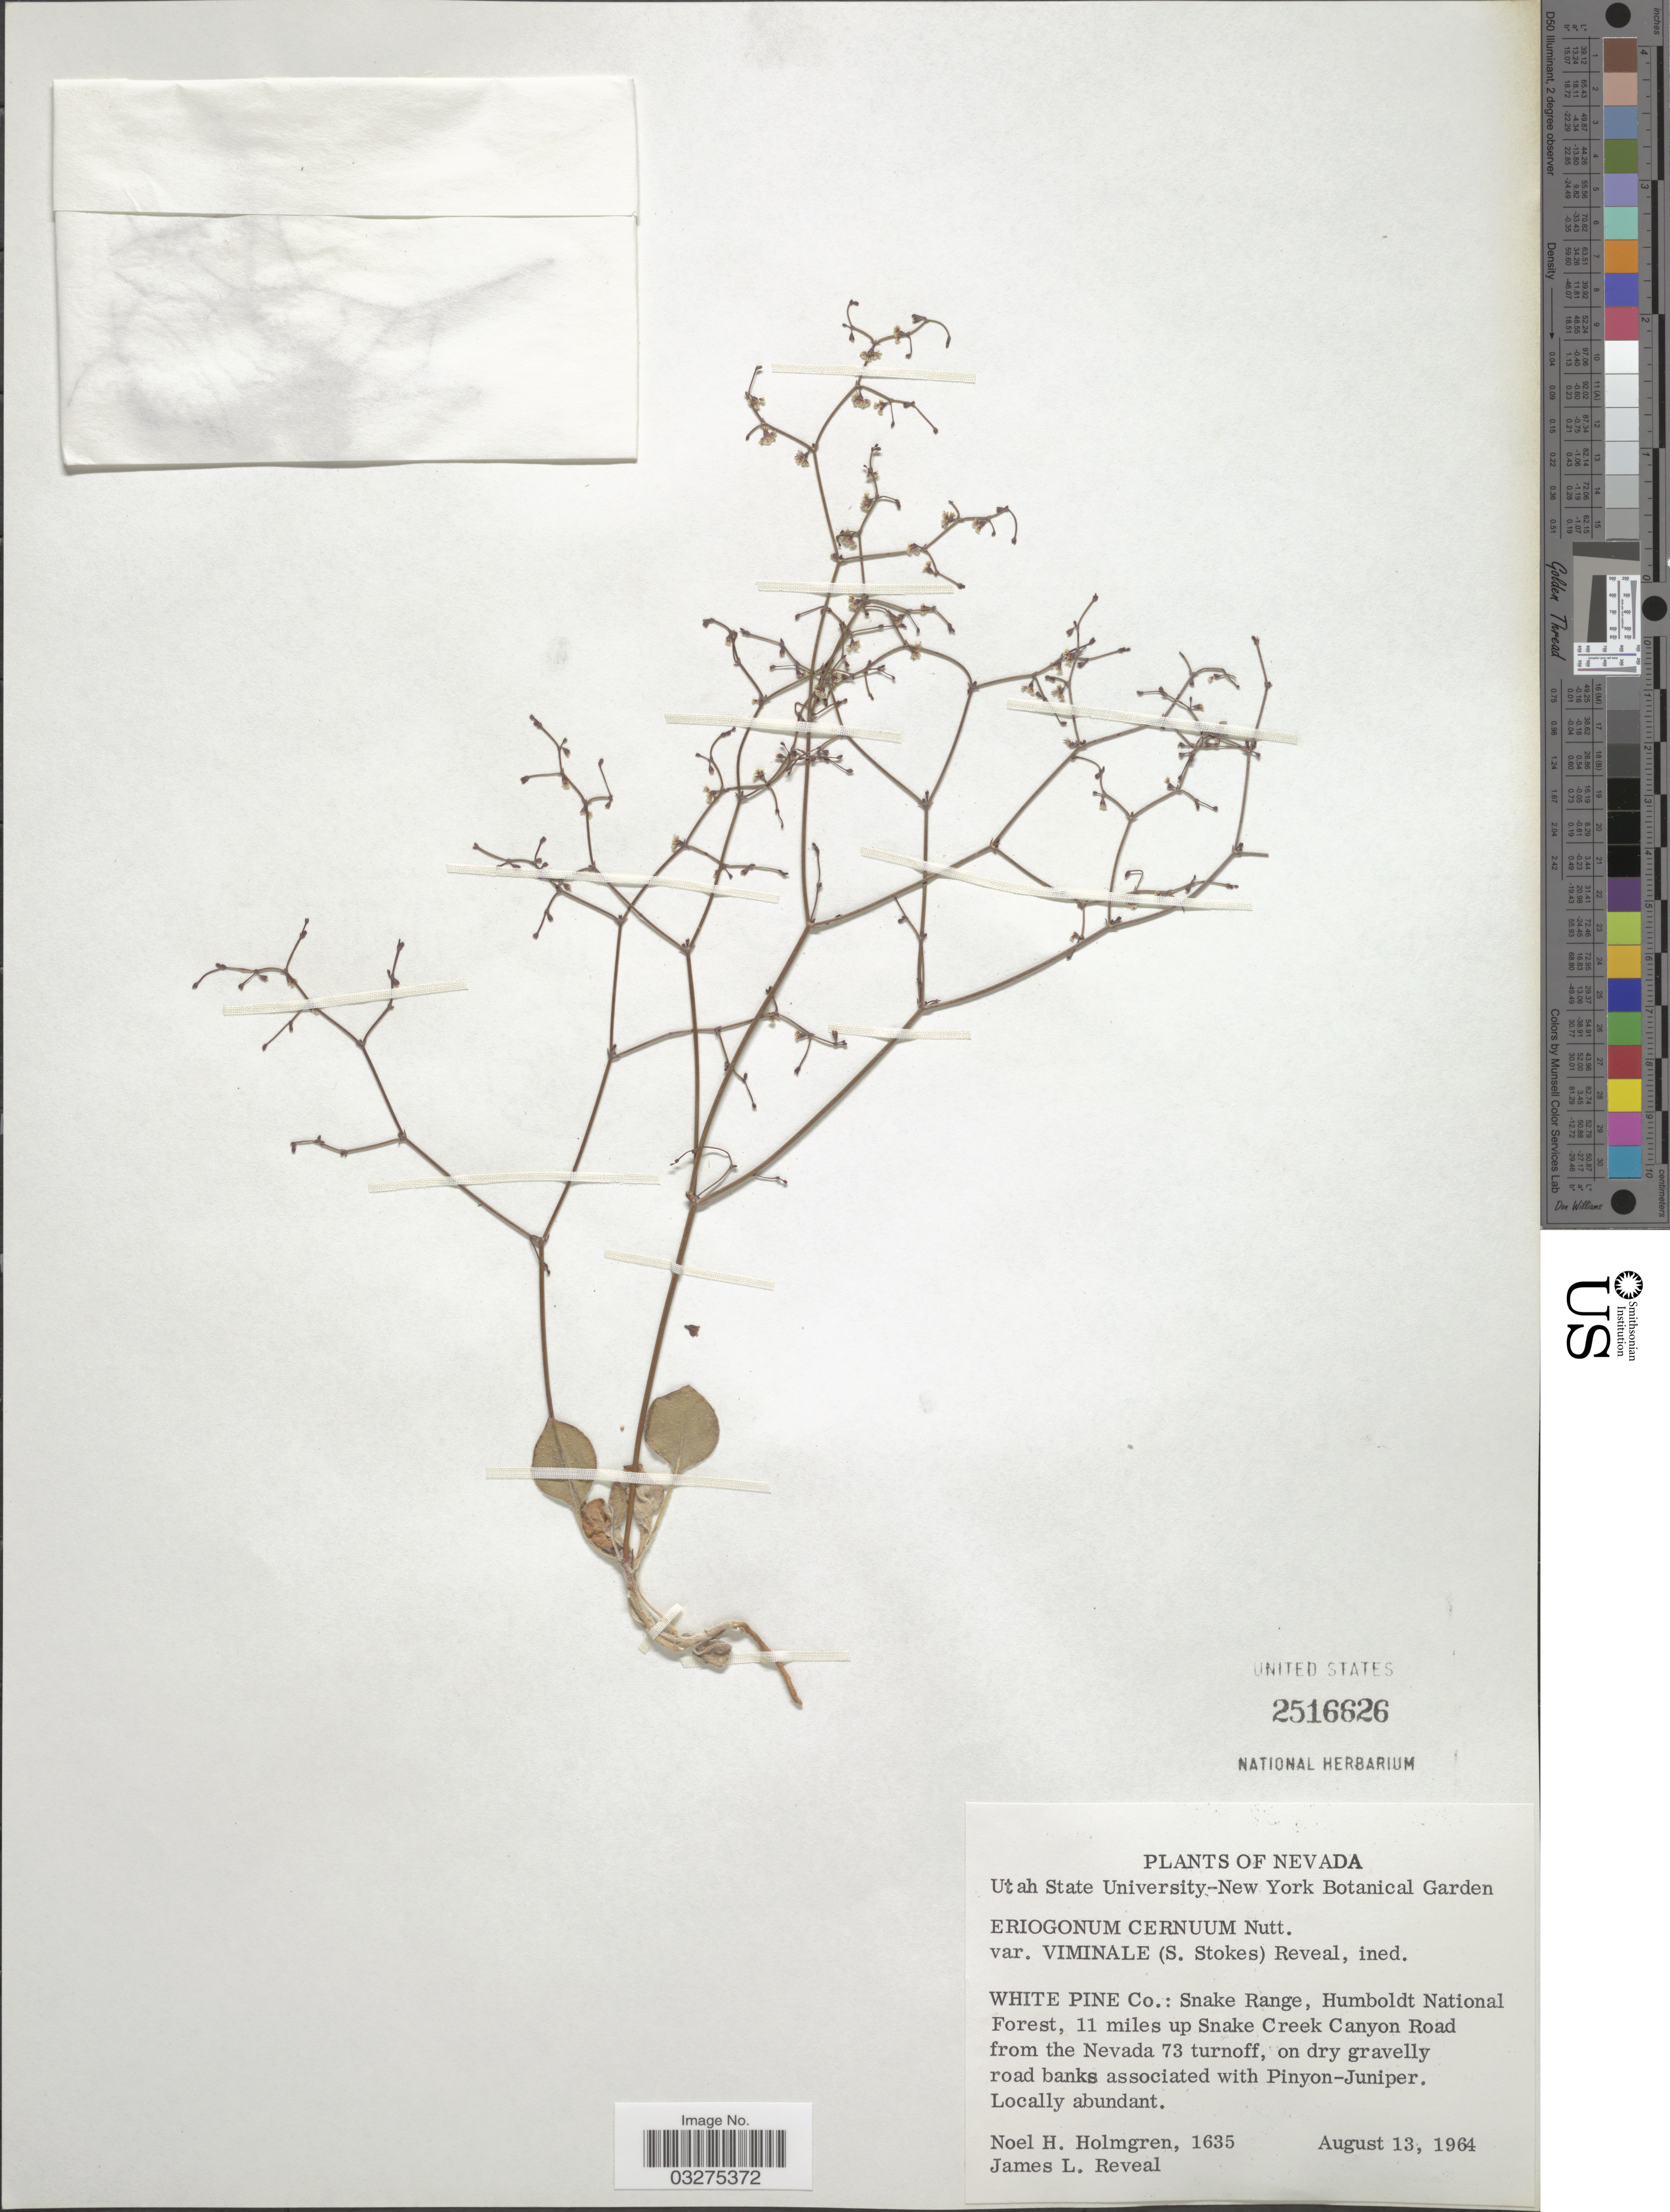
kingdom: Plantae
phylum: Tracheophyta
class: Magnoliopsida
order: Caryophyllales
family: Polygonaceae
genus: Eriogonum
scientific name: Eriogonum cernuum var. viminale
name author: (S. Stokes) Reveal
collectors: N. H. Holmgren & J. L. Reveal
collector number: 1635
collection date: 1964-08-13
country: United States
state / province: Nevada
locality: White Pine Co.: Snake Range, Humboldt National Forest, 11 miles up Snake Creek Canyon Road from the Nevada 73 turnoff.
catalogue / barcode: US 2516626